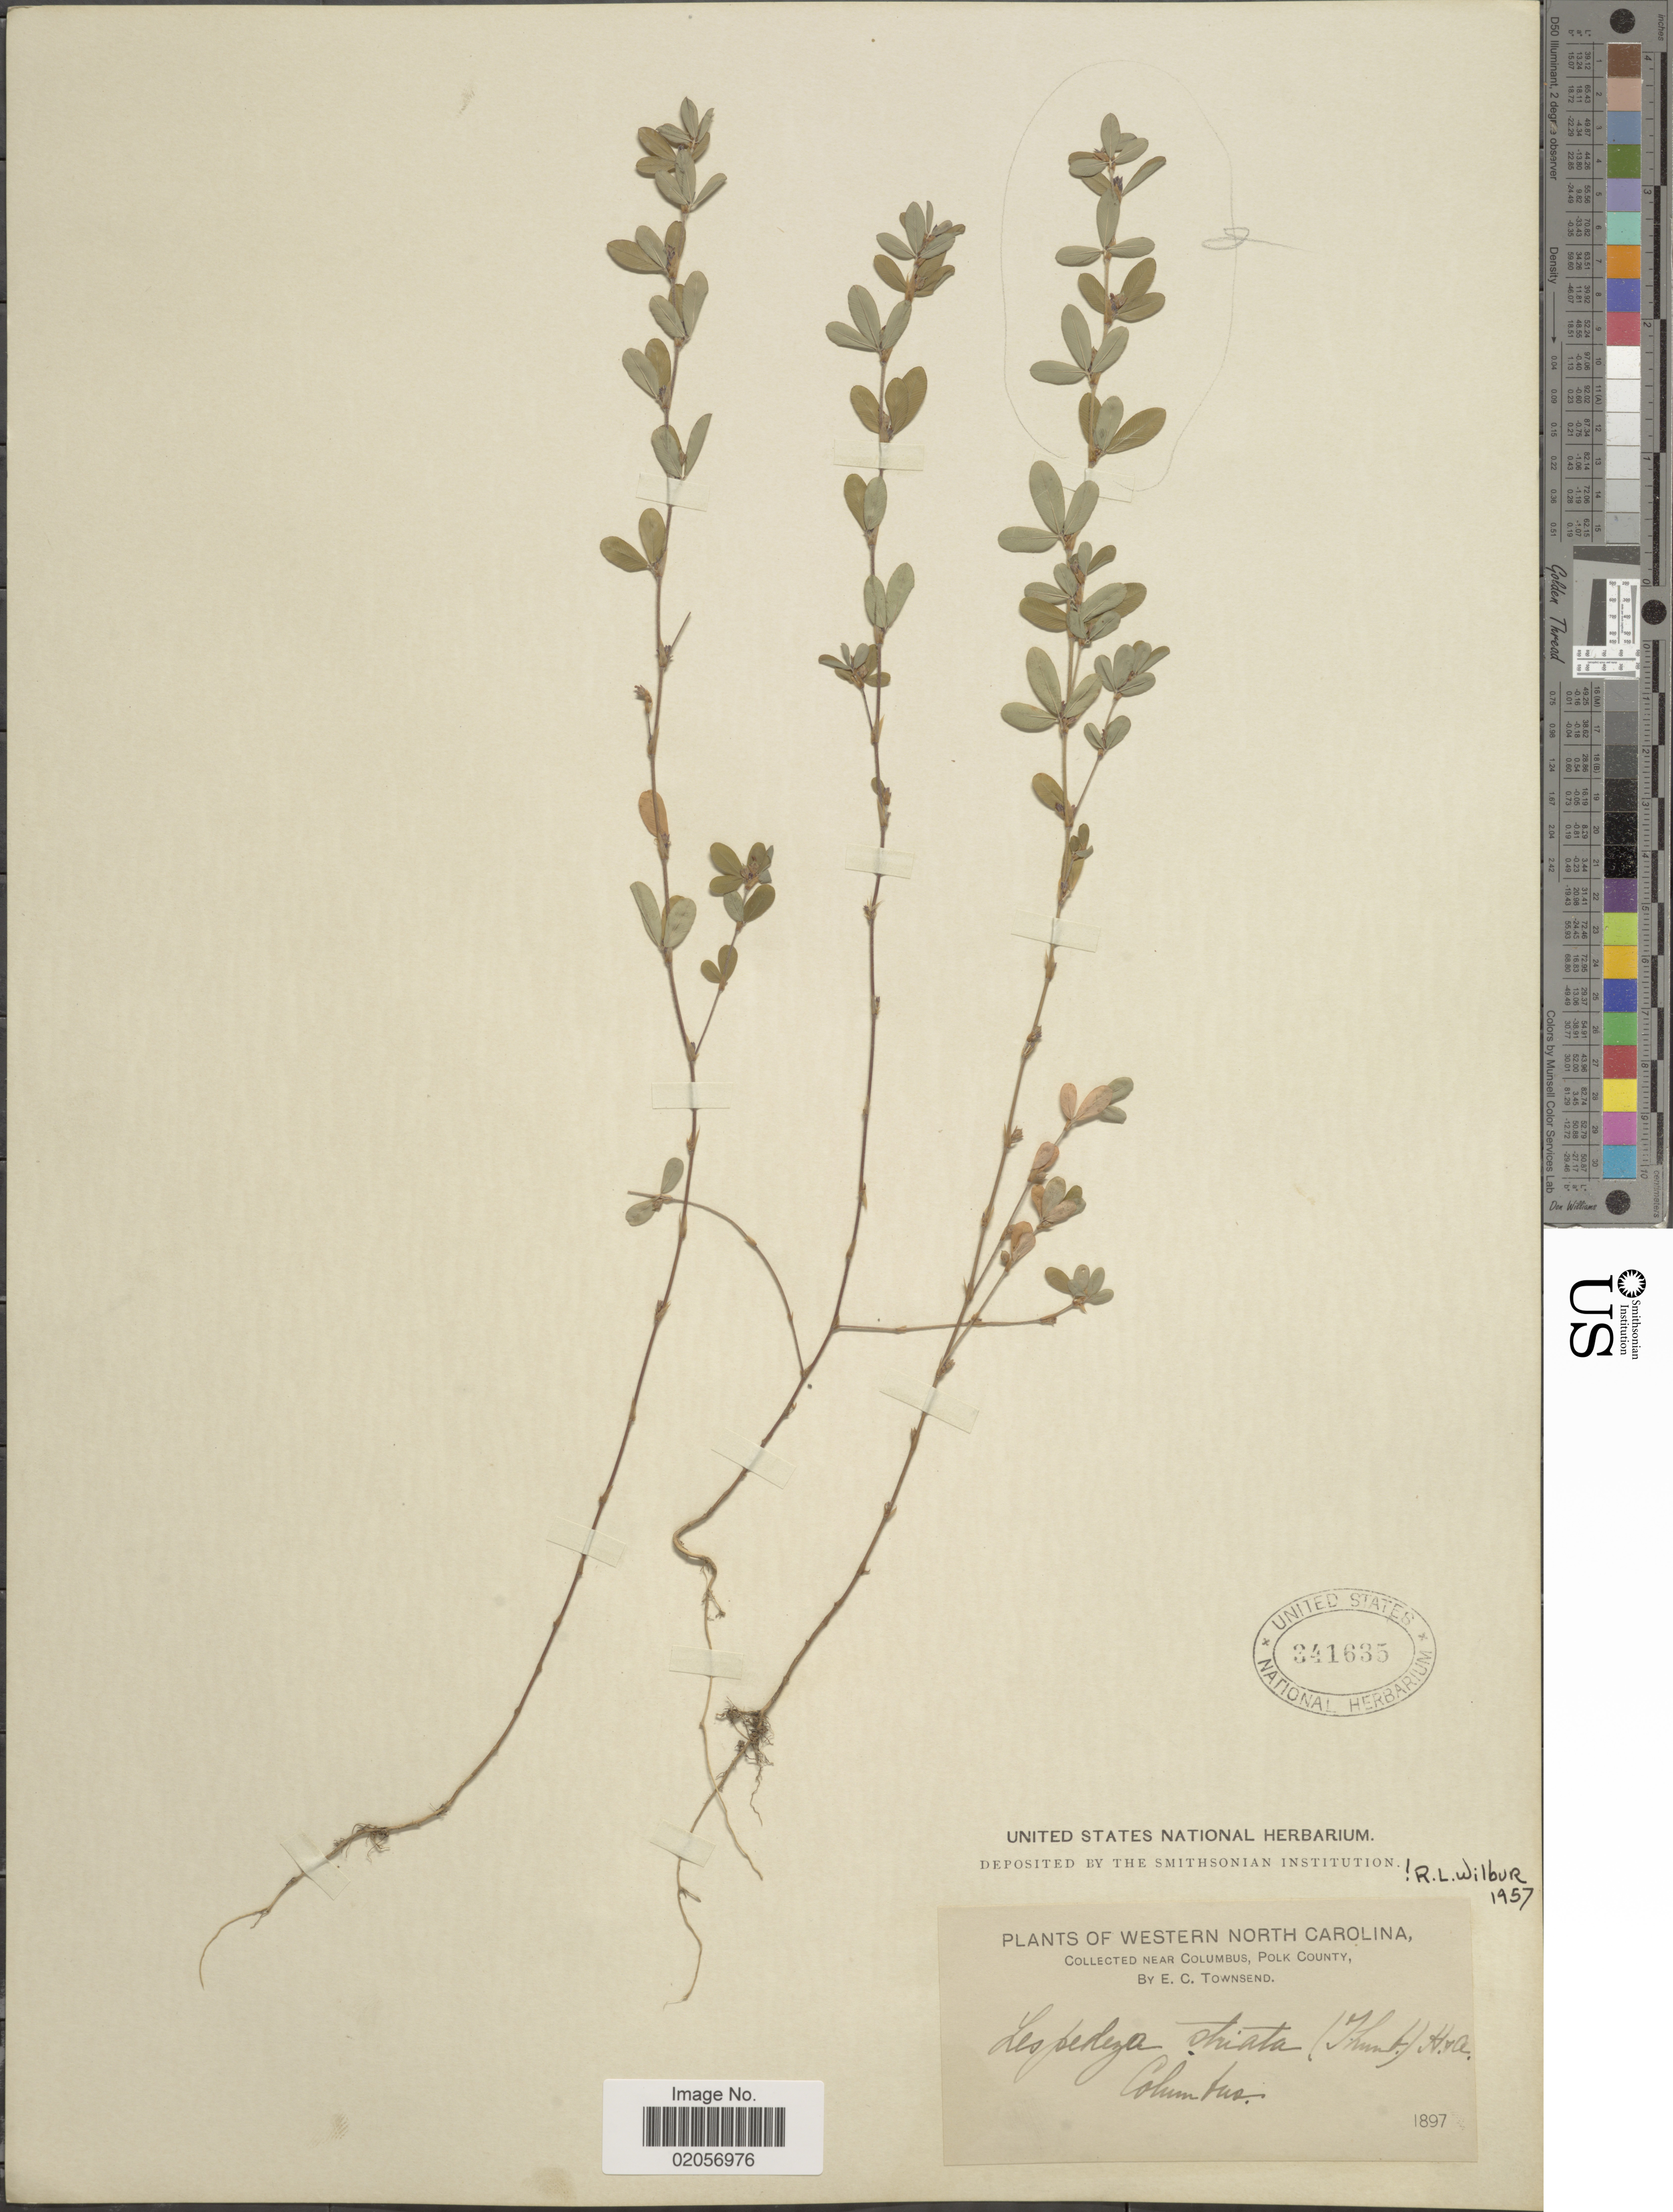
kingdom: Plantae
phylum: Tracheophyta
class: Magnoliopsida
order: Fabales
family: Fabaceae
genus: Kummerowia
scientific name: Kummerowia striata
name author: (Thunb.) Schindl.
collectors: E. C. Townsend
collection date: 1897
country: United States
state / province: North Carolina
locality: Western North Carolina, Near Columbus, Polk County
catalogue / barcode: US 341635